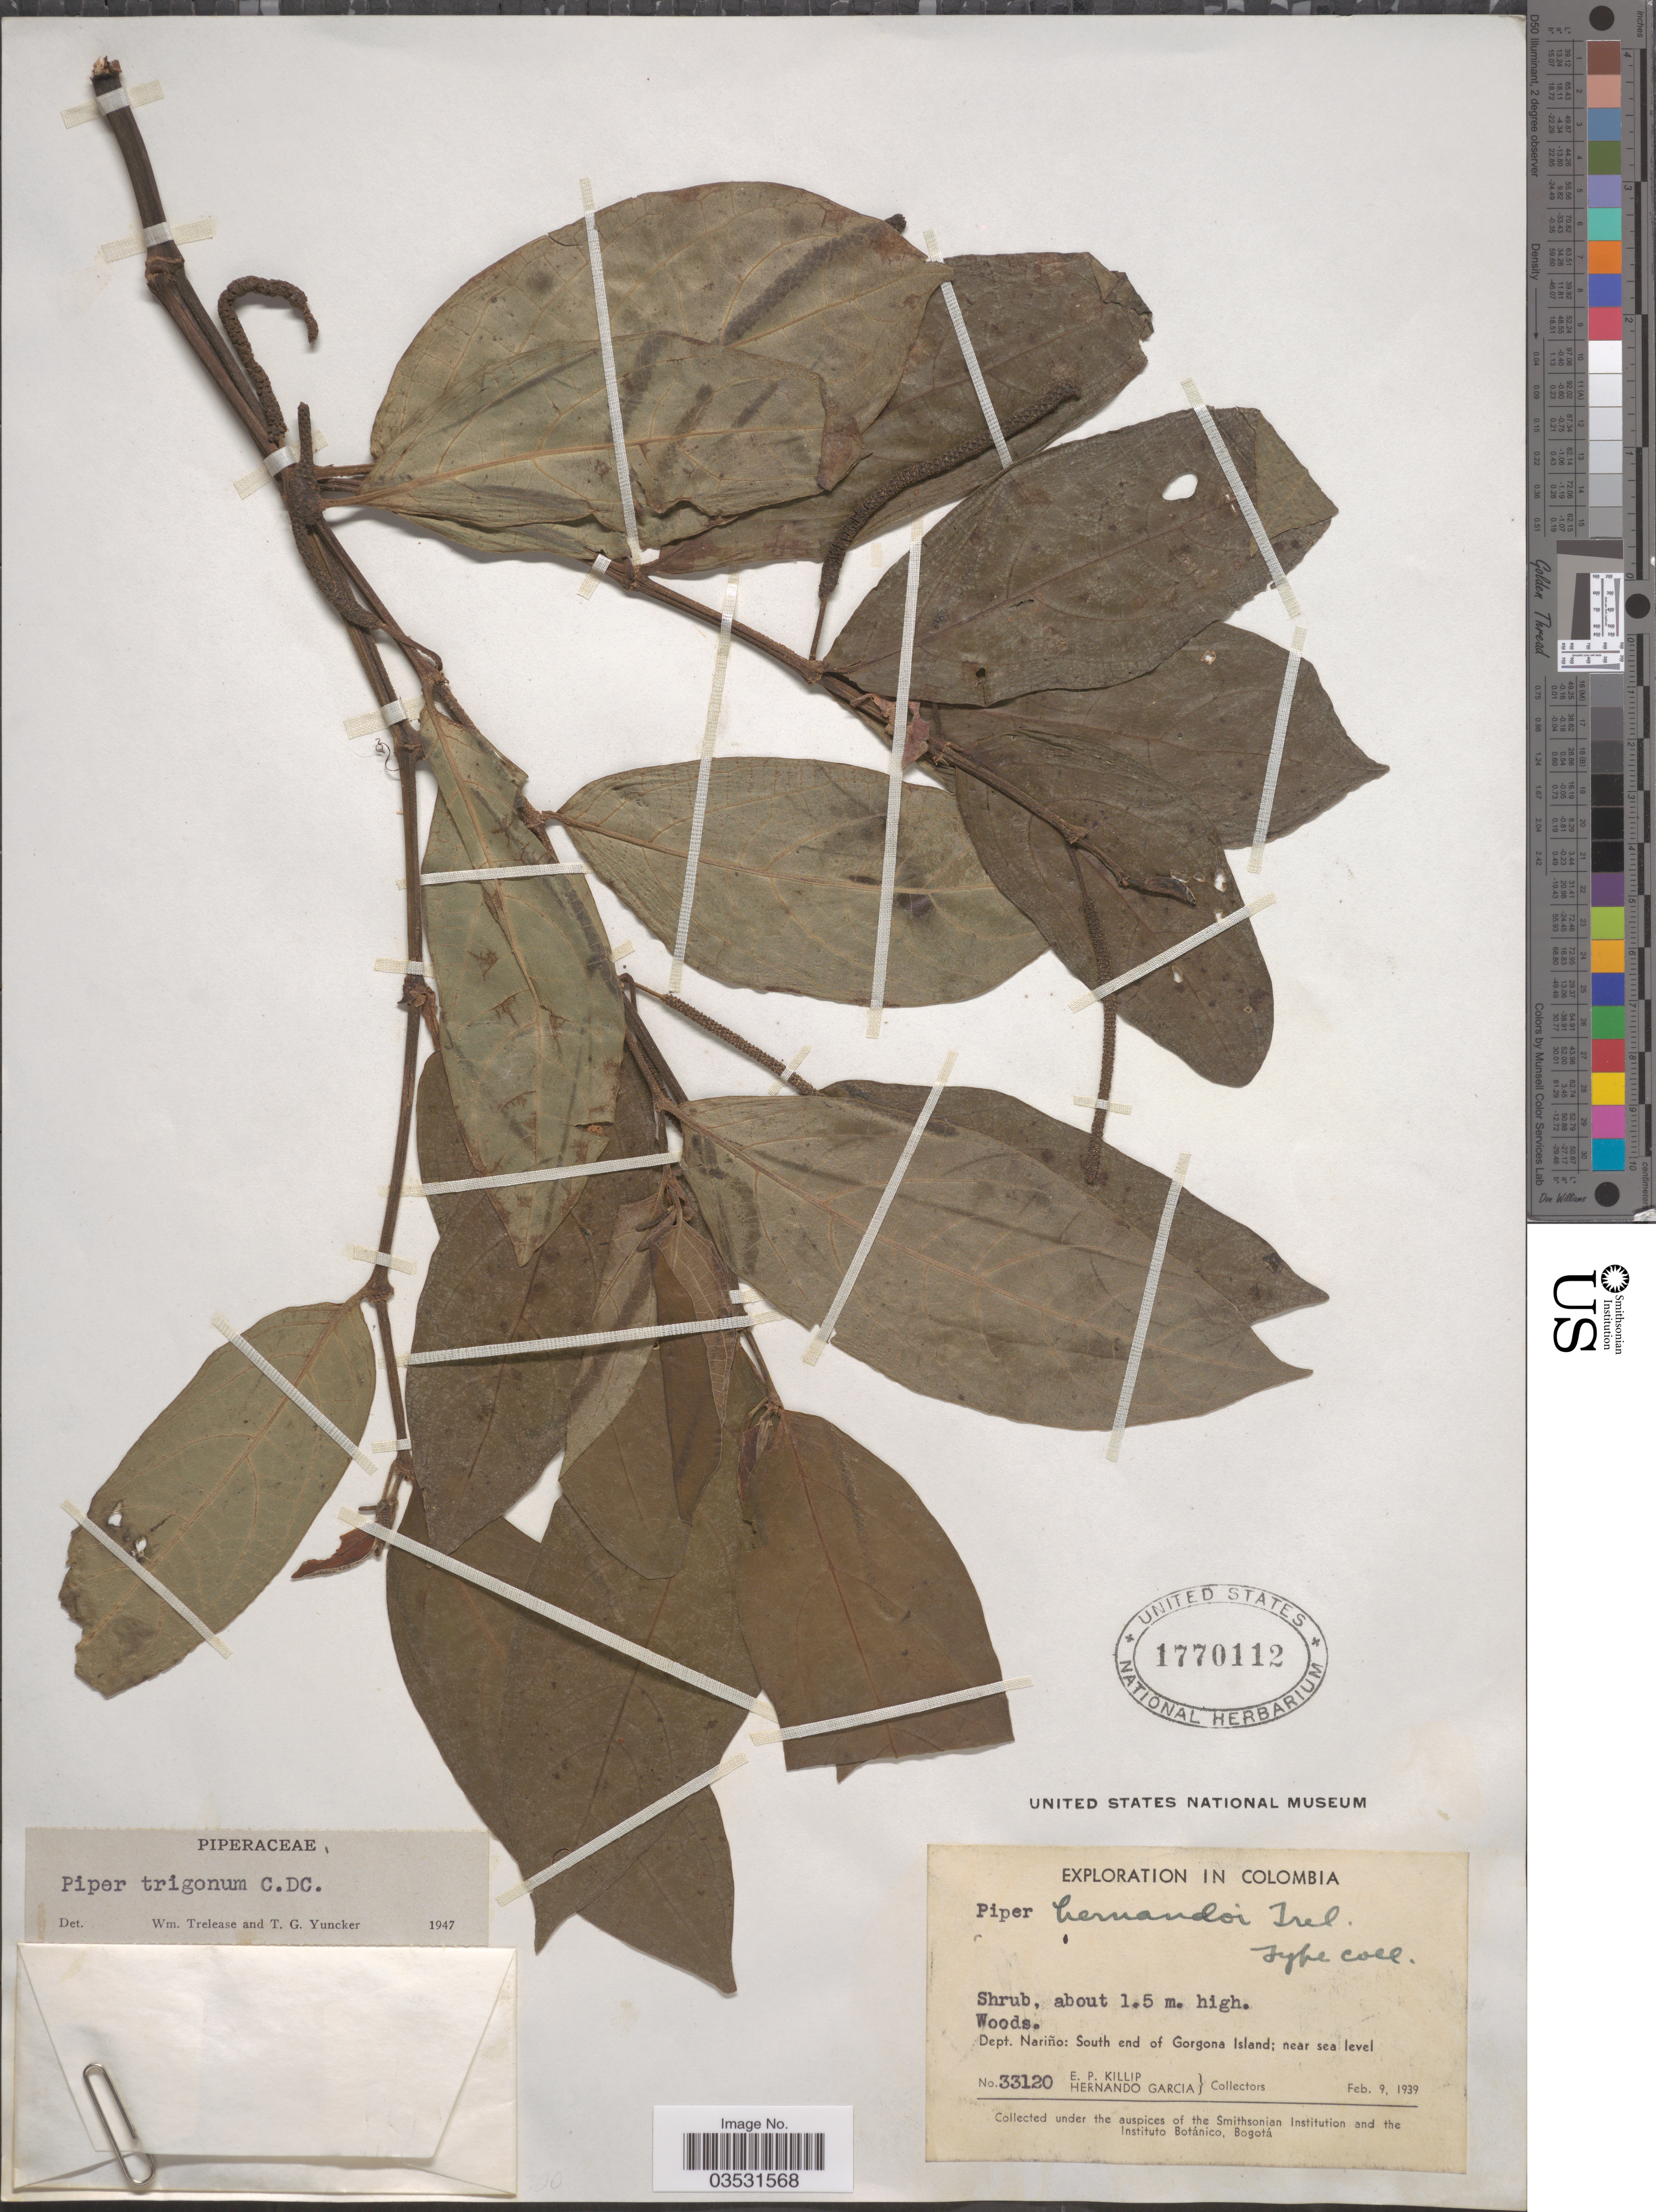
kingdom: Plantae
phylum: Tracheophyta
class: Magnoliopsida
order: Piperales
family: Piperaceae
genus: Piper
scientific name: Piper trigonum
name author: C. DC.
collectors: E. P. Killip & H. Garcia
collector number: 33120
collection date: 1939-02-09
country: Colombia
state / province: Nariño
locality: Dept. Nariño: South end of Gorgona Island.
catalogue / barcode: US 1770112